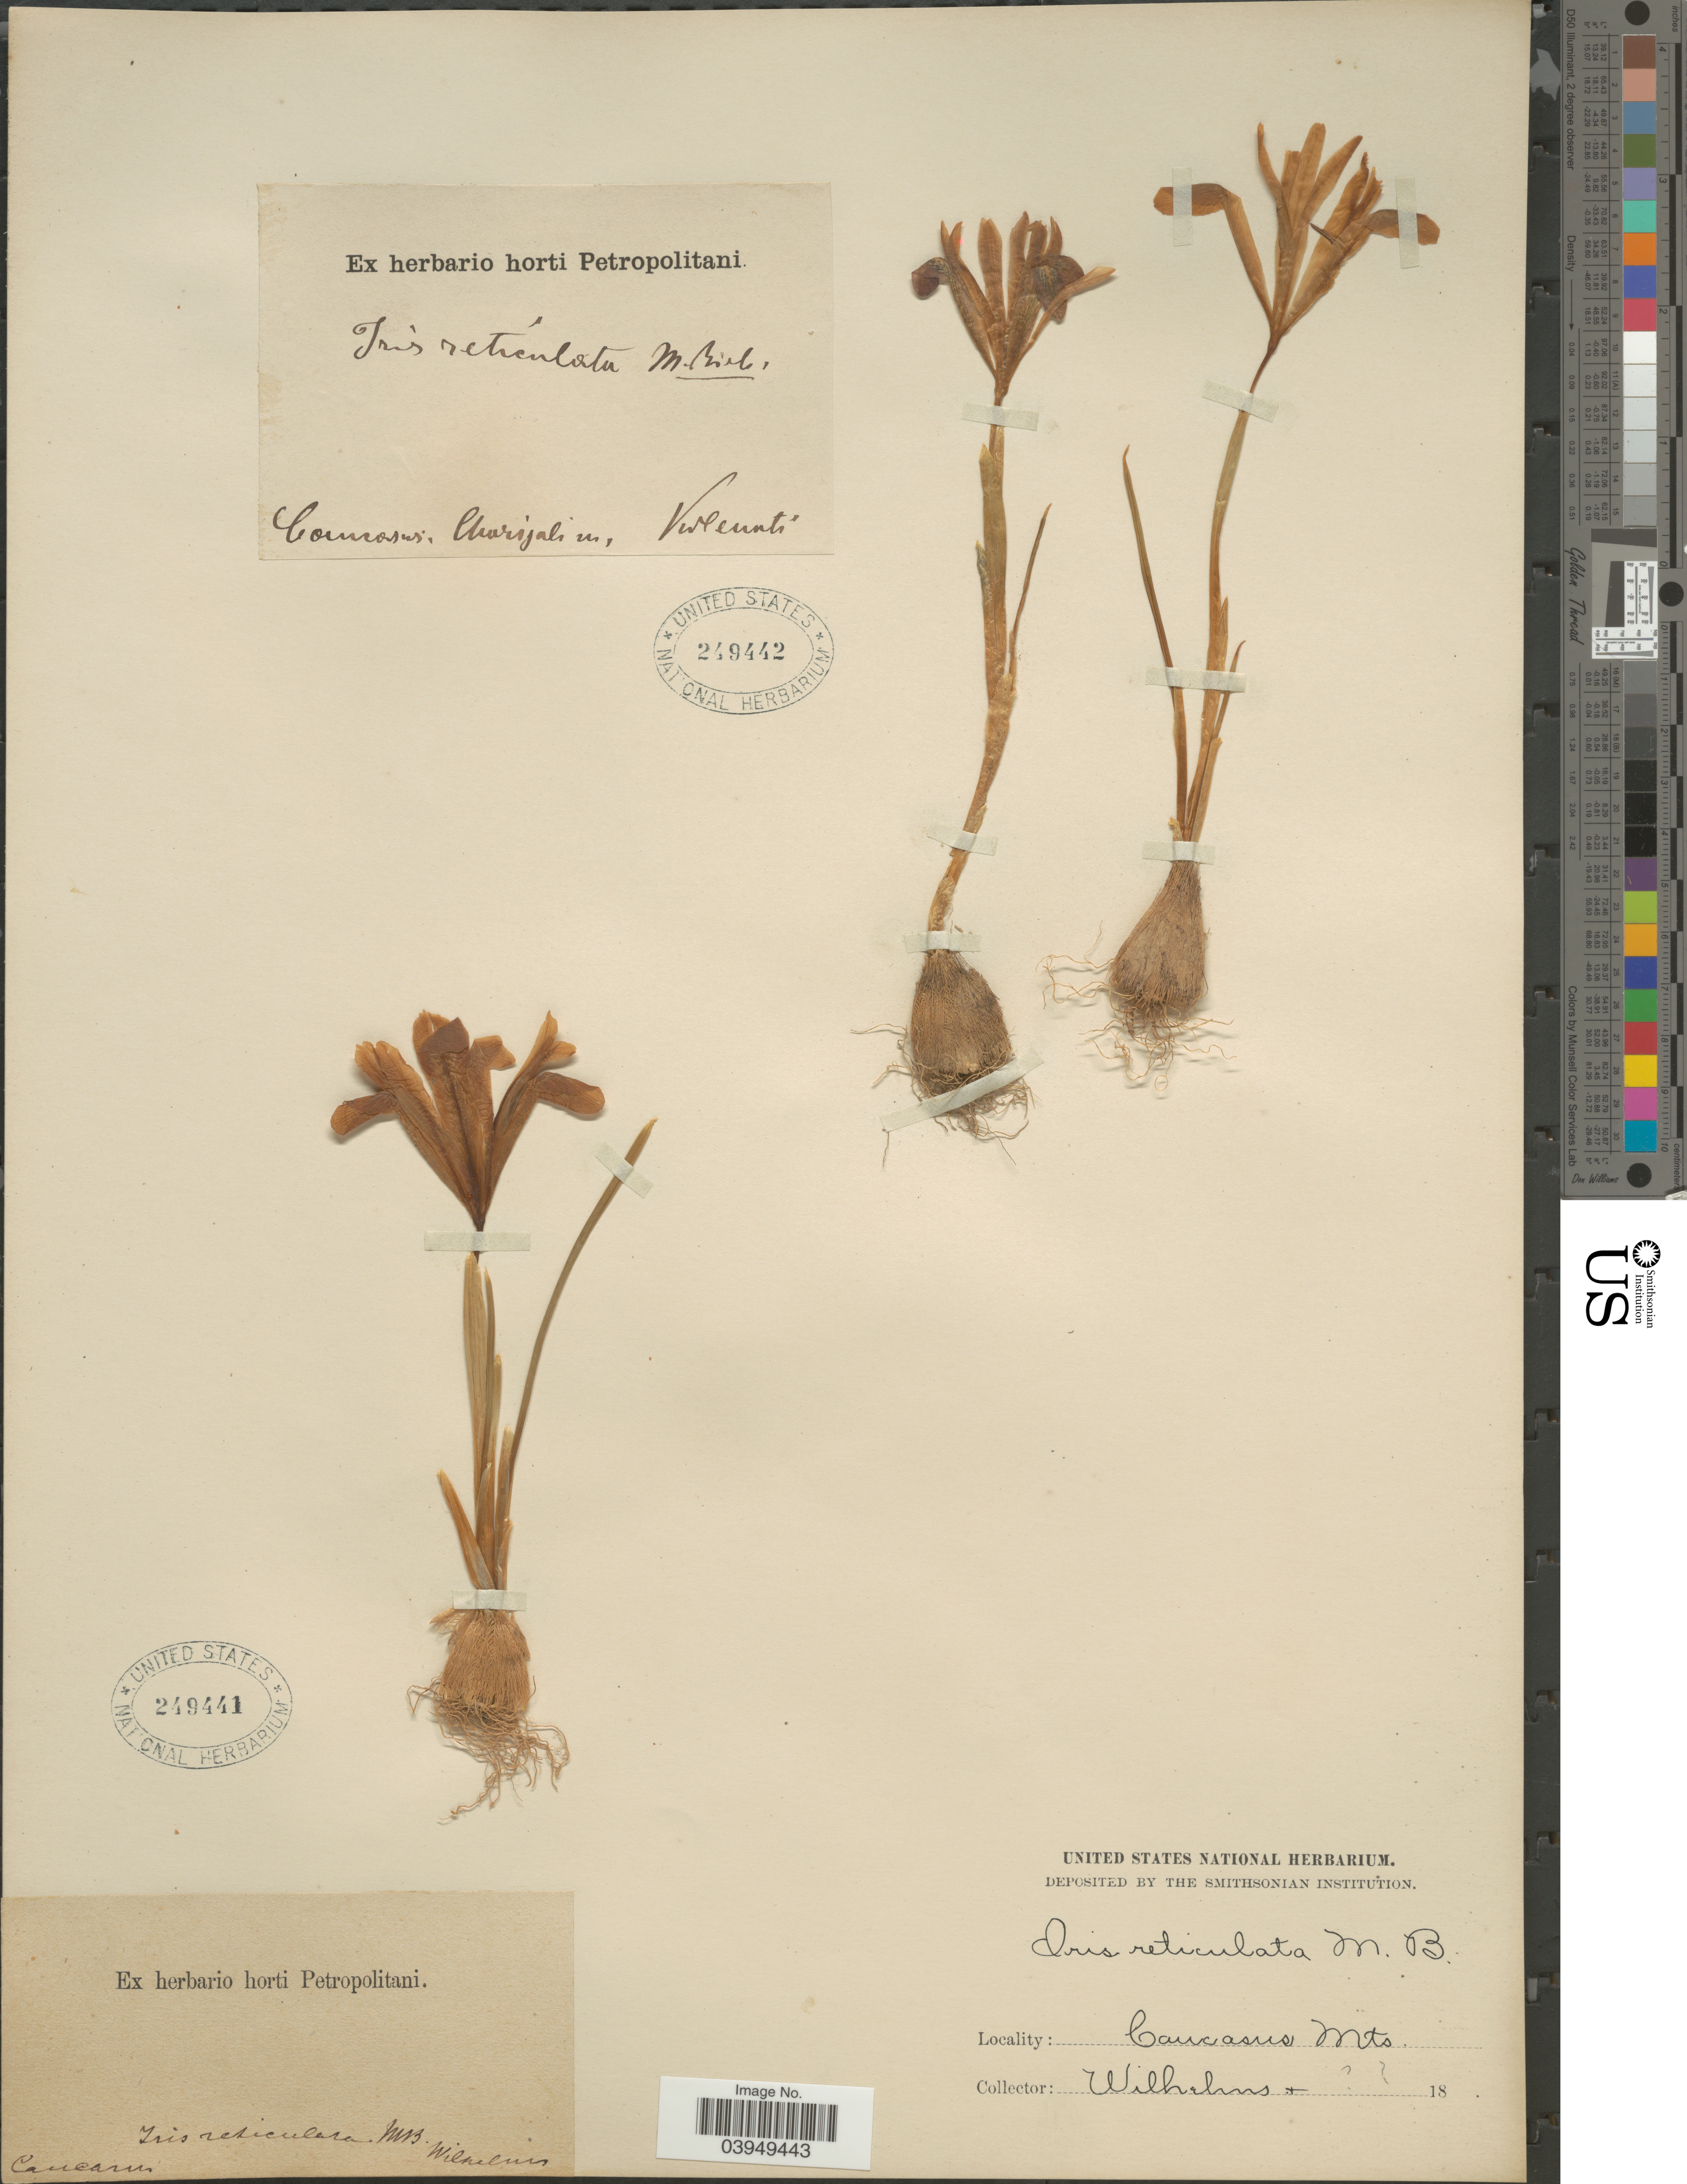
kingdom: Plantae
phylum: Tracheophyta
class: Liliopsida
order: Asparagales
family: Iridaceae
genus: Iris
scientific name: Iris reticulata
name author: M. Bieb.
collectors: C. Wilhelms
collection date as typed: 18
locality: Caucasus Mts. Caucasus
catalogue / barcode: US 249441